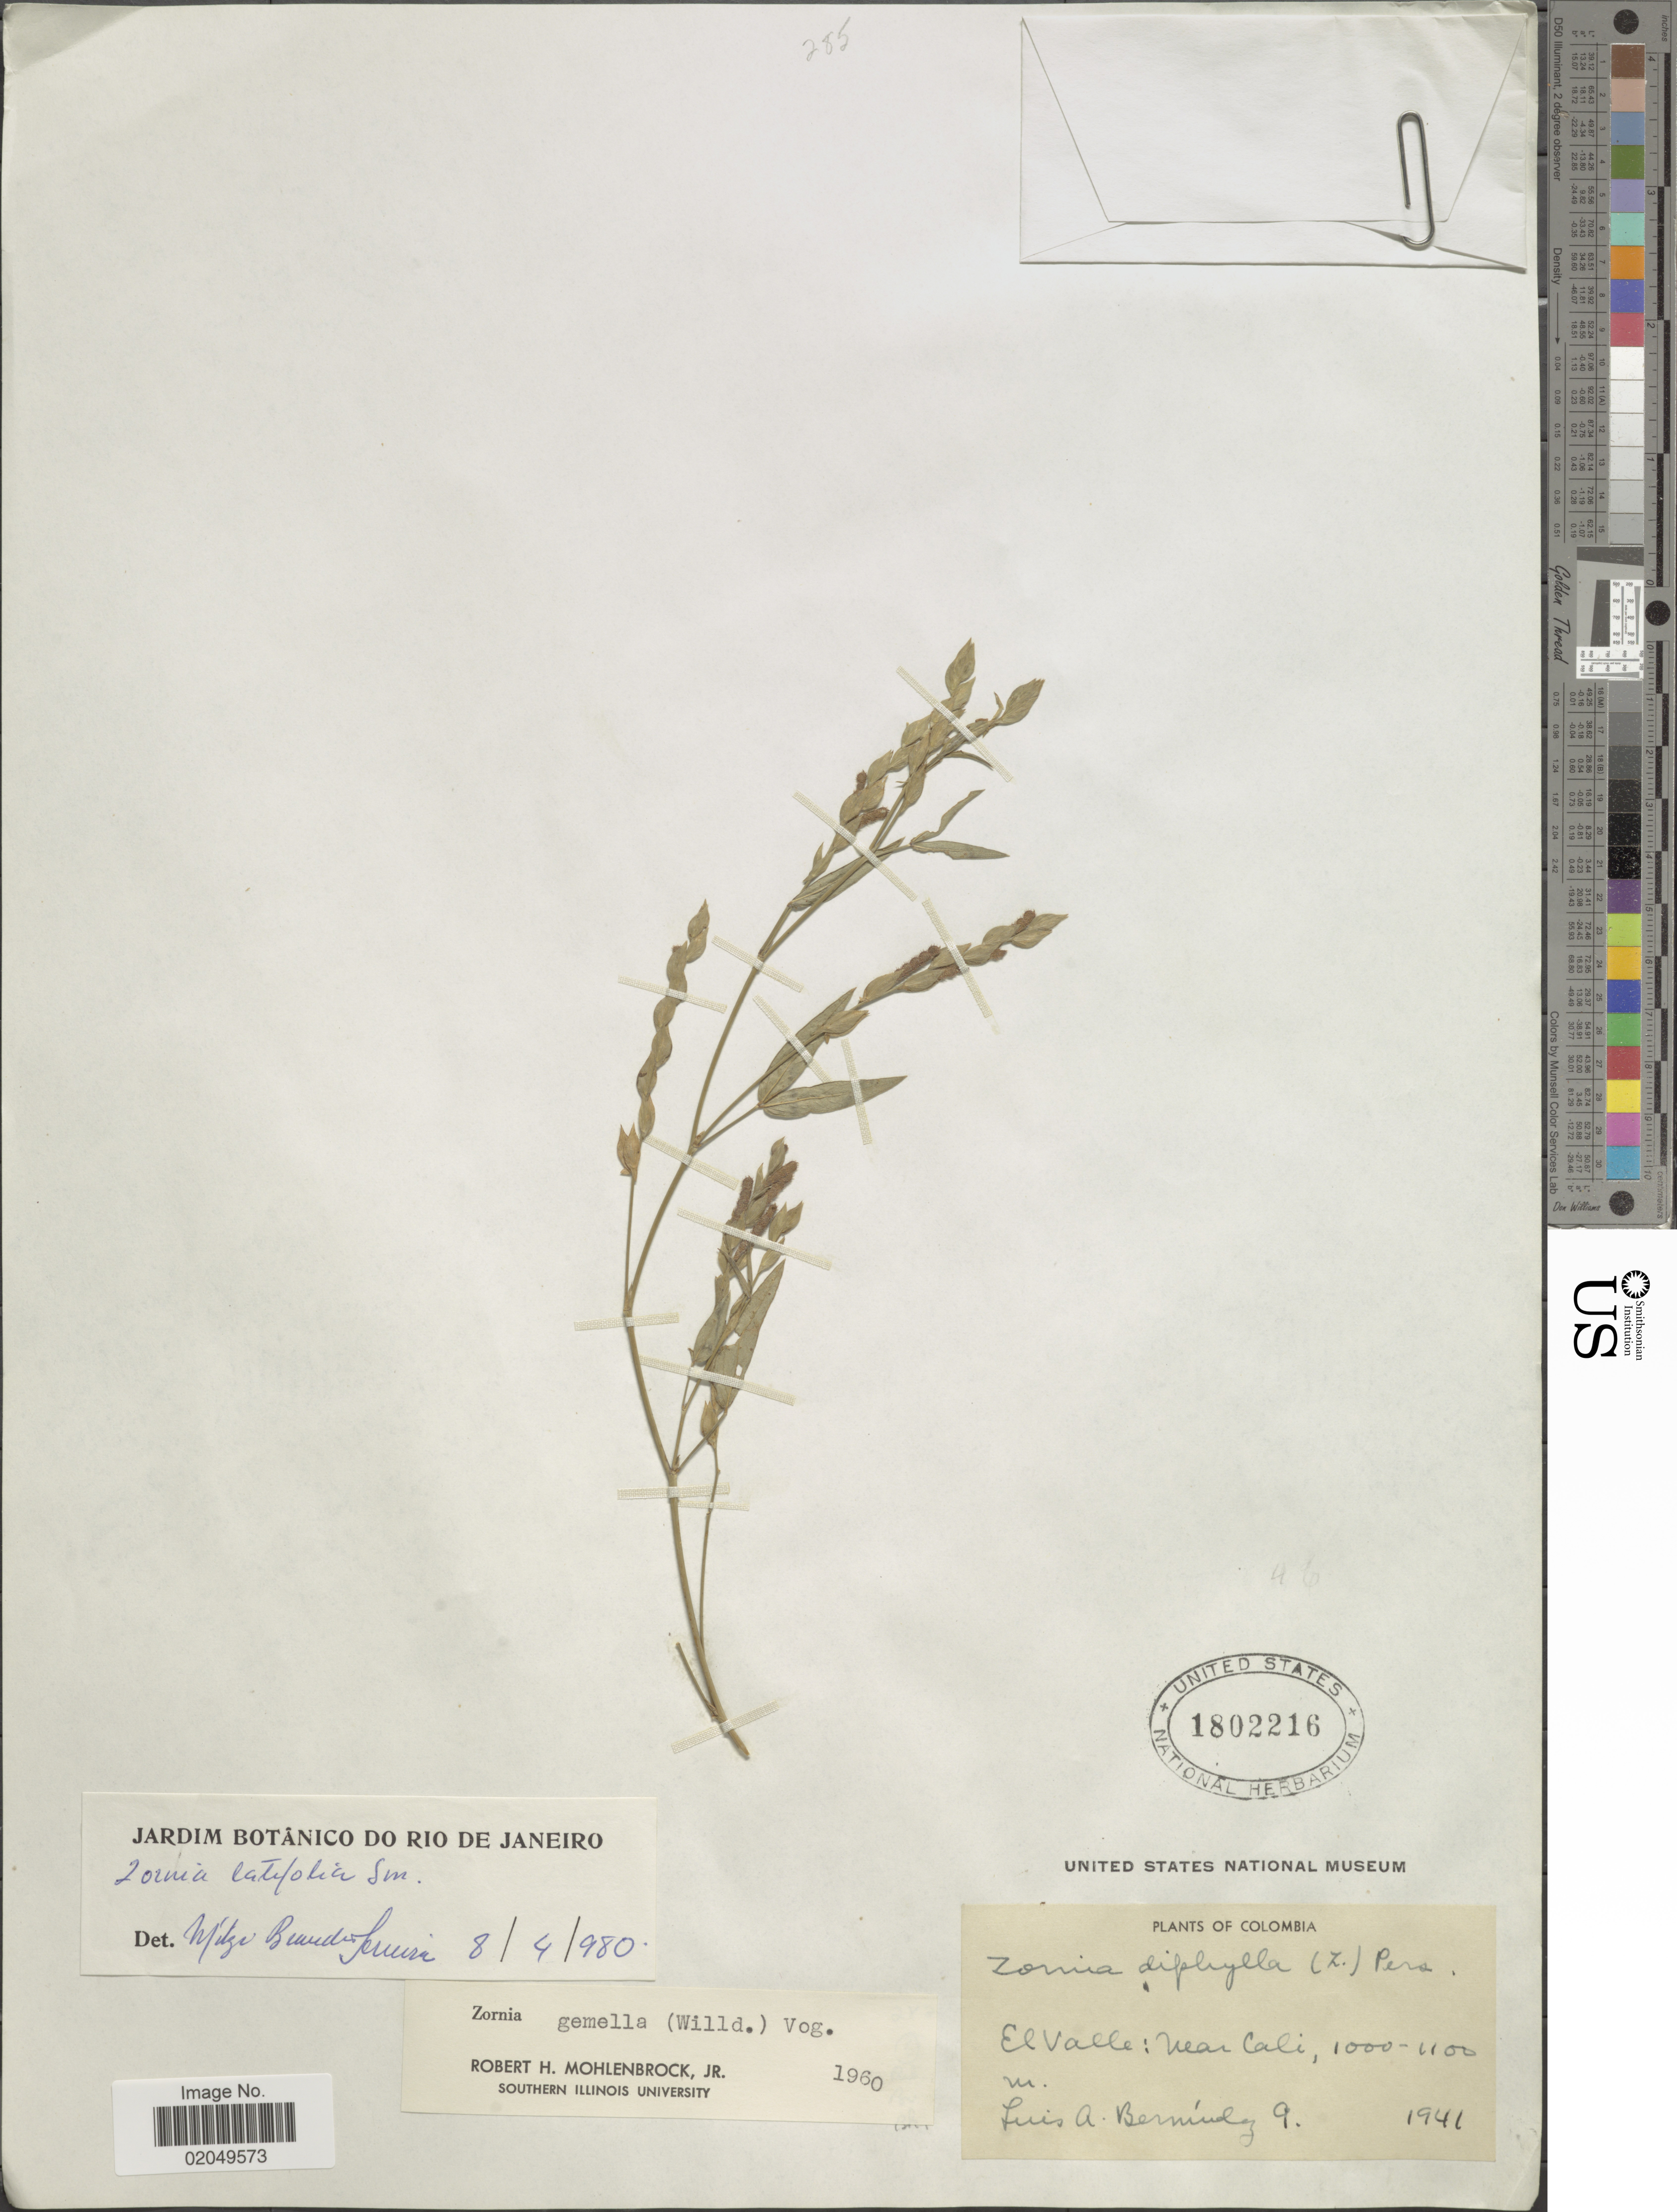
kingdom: Plantae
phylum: Tracheophyta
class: Magnoliopsida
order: Fabales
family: Fabaceae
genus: Zornia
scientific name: Zornia latifolia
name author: Sm.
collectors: L. Bermudez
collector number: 9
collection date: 1941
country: Colombia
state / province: Valle del Cauca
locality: El Valle: Near Cali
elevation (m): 1000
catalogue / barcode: US 1802216